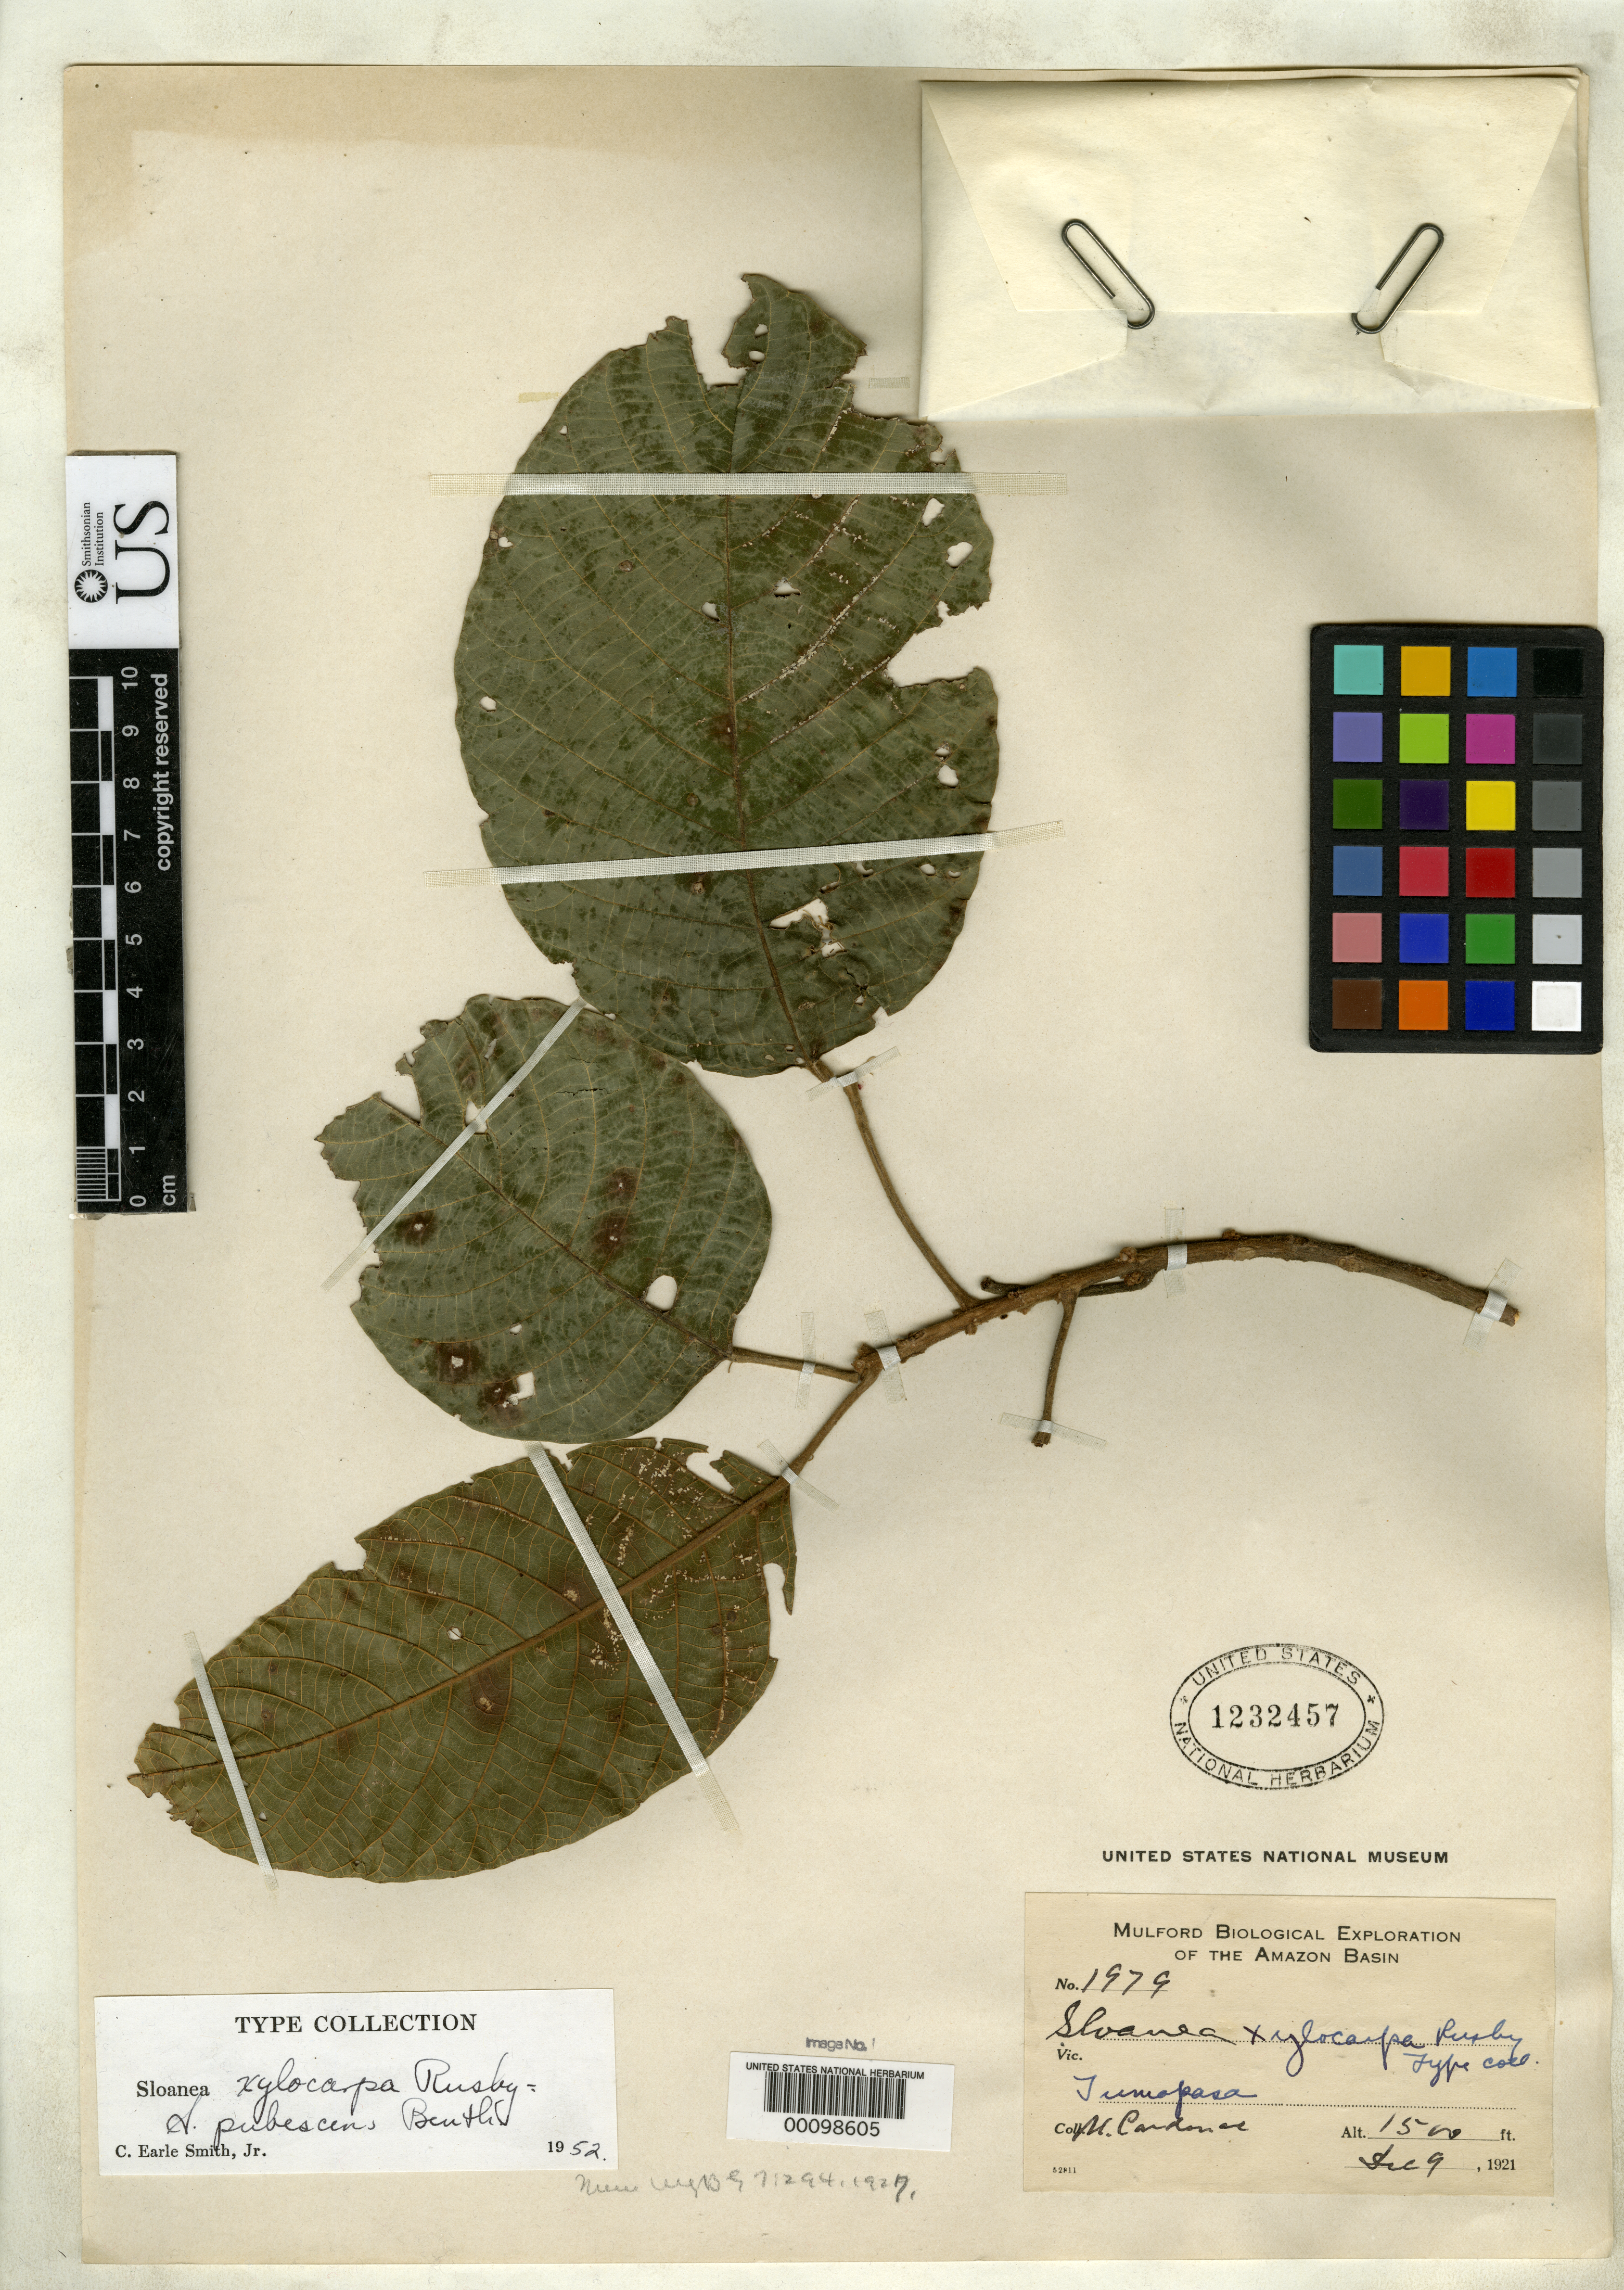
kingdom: Plantae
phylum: Tracheophyta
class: Magnoliopsida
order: Oxalidales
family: Elaeocarpaceae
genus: Sloanea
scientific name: Sloanea xylocarpa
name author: Rusby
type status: Isotype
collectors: M. Cárdenas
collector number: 1979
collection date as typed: Dec. 9, 1921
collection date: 1921-12-09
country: Bolivia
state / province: La Paz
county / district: Iturralde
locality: Tumupasa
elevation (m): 457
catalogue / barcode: US 1232457